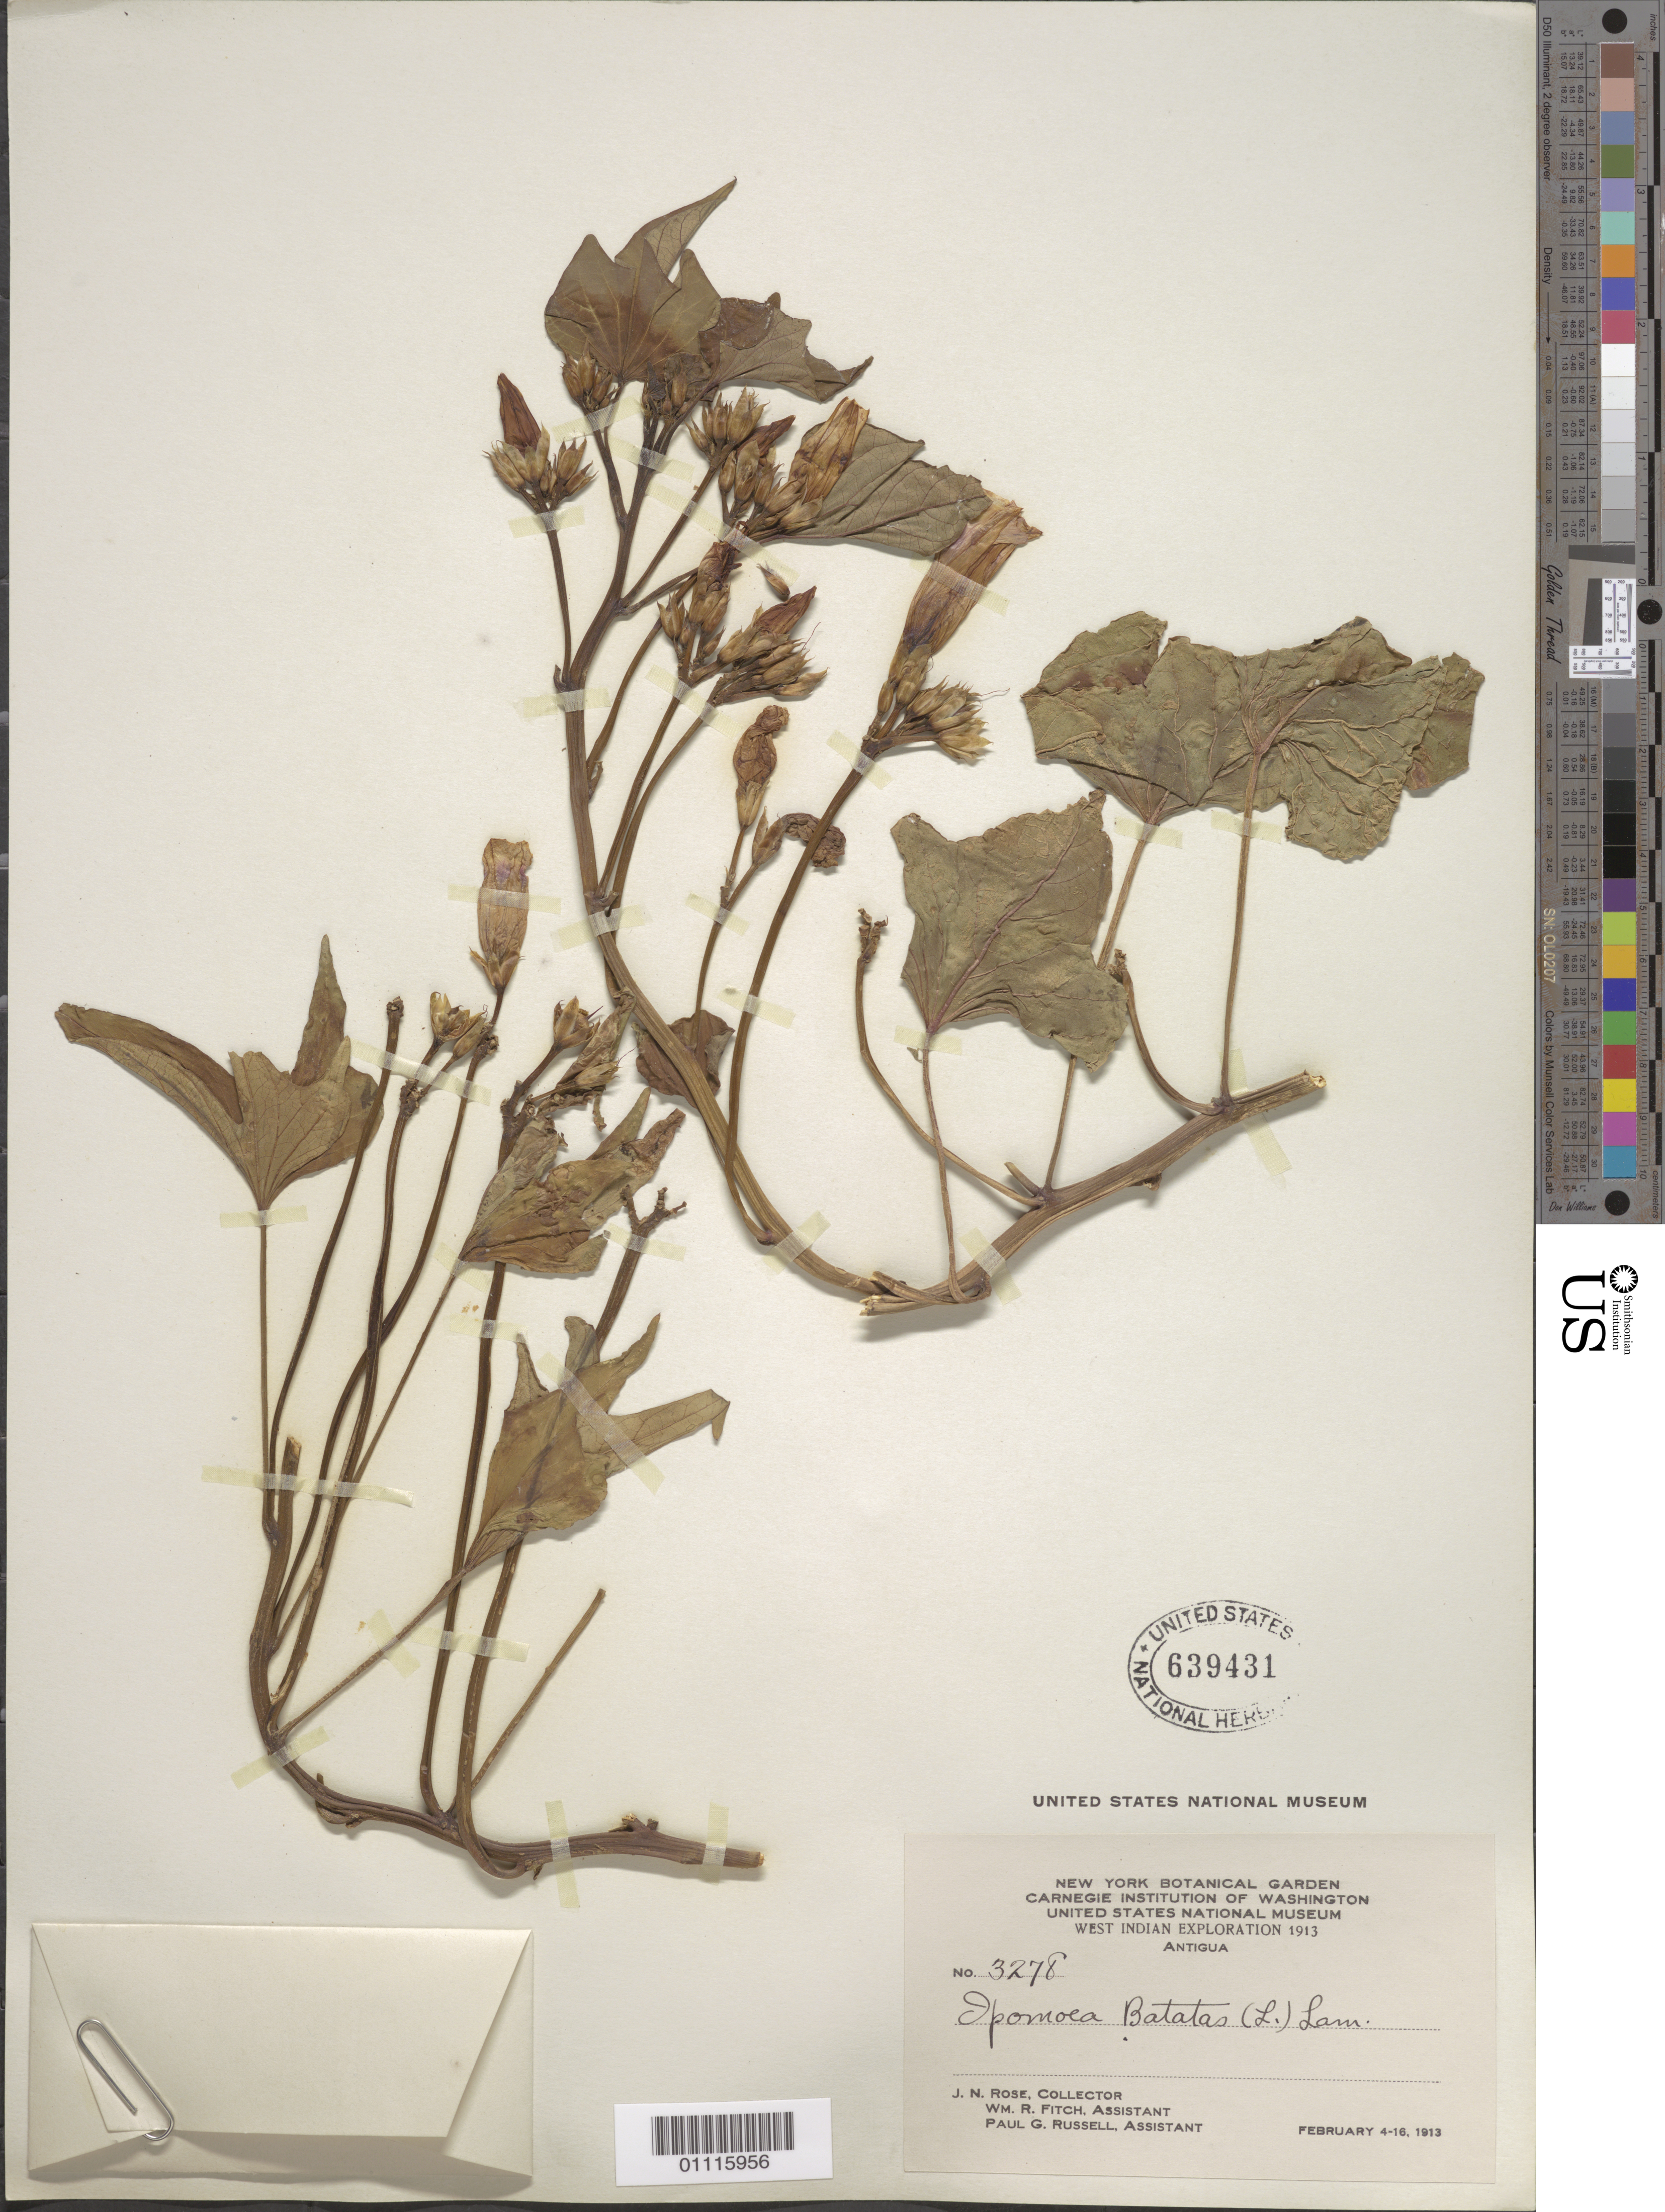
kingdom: Plantae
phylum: Tracheophyta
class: Magnoliopsida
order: Solanales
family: Convolvulaceae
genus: Ipomoea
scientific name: Ipomoea batatas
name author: (L.) Lam.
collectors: P. G. Russell, W. R. Fitch & G. Russell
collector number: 3278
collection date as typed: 04 Feb 1913 to 16 Feb 1913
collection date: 1913-02-04/1913-02-16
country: Antigua and Barbuda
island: Antigua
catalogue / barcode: US 639431